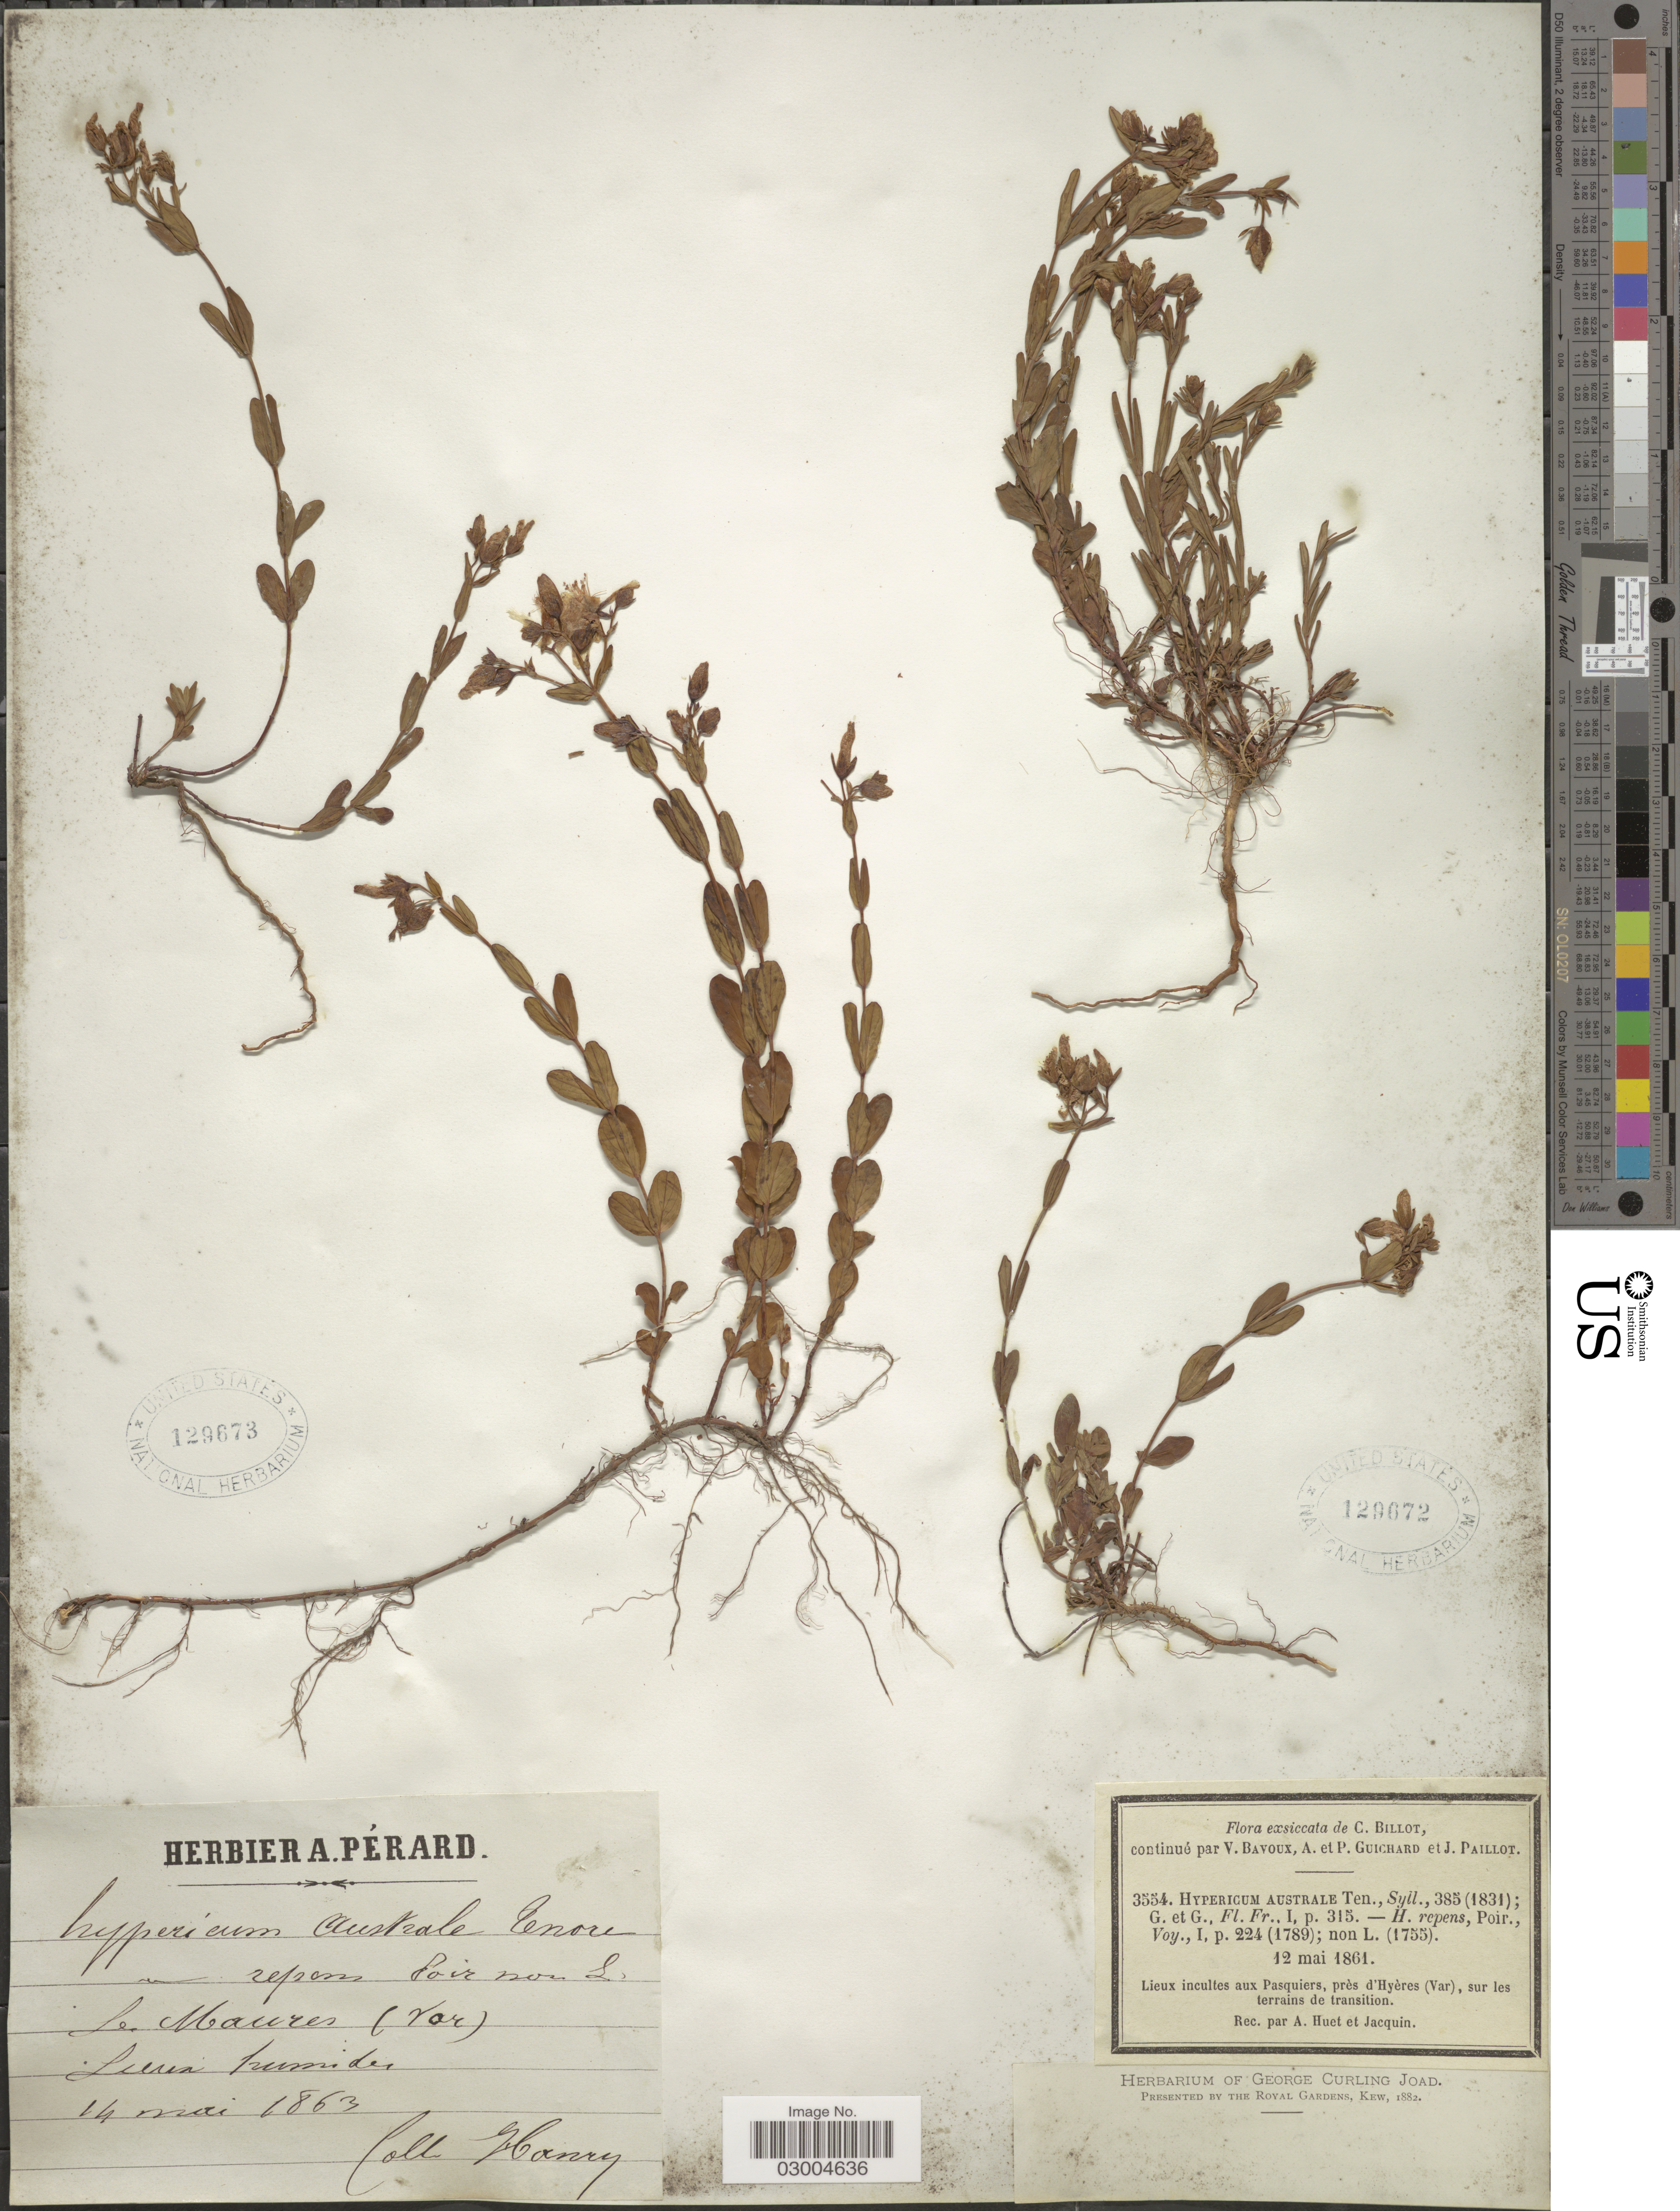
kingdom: Plantae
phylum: Tracheophyta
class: Magnoliopsida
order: Malpighiales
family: Hypericaceae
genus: Hypericum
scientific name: Hypericum australe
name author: Ten.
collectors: A. Huet & Jacquin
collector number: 3554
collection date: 1861-05-12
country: France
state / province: Provence-Alpes-Côte d'Azur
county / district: Var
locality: Lieux incultes aux Pasquiers, près d'Hyères (Var), sur les terrains de transition.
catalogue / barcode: US 129672-2